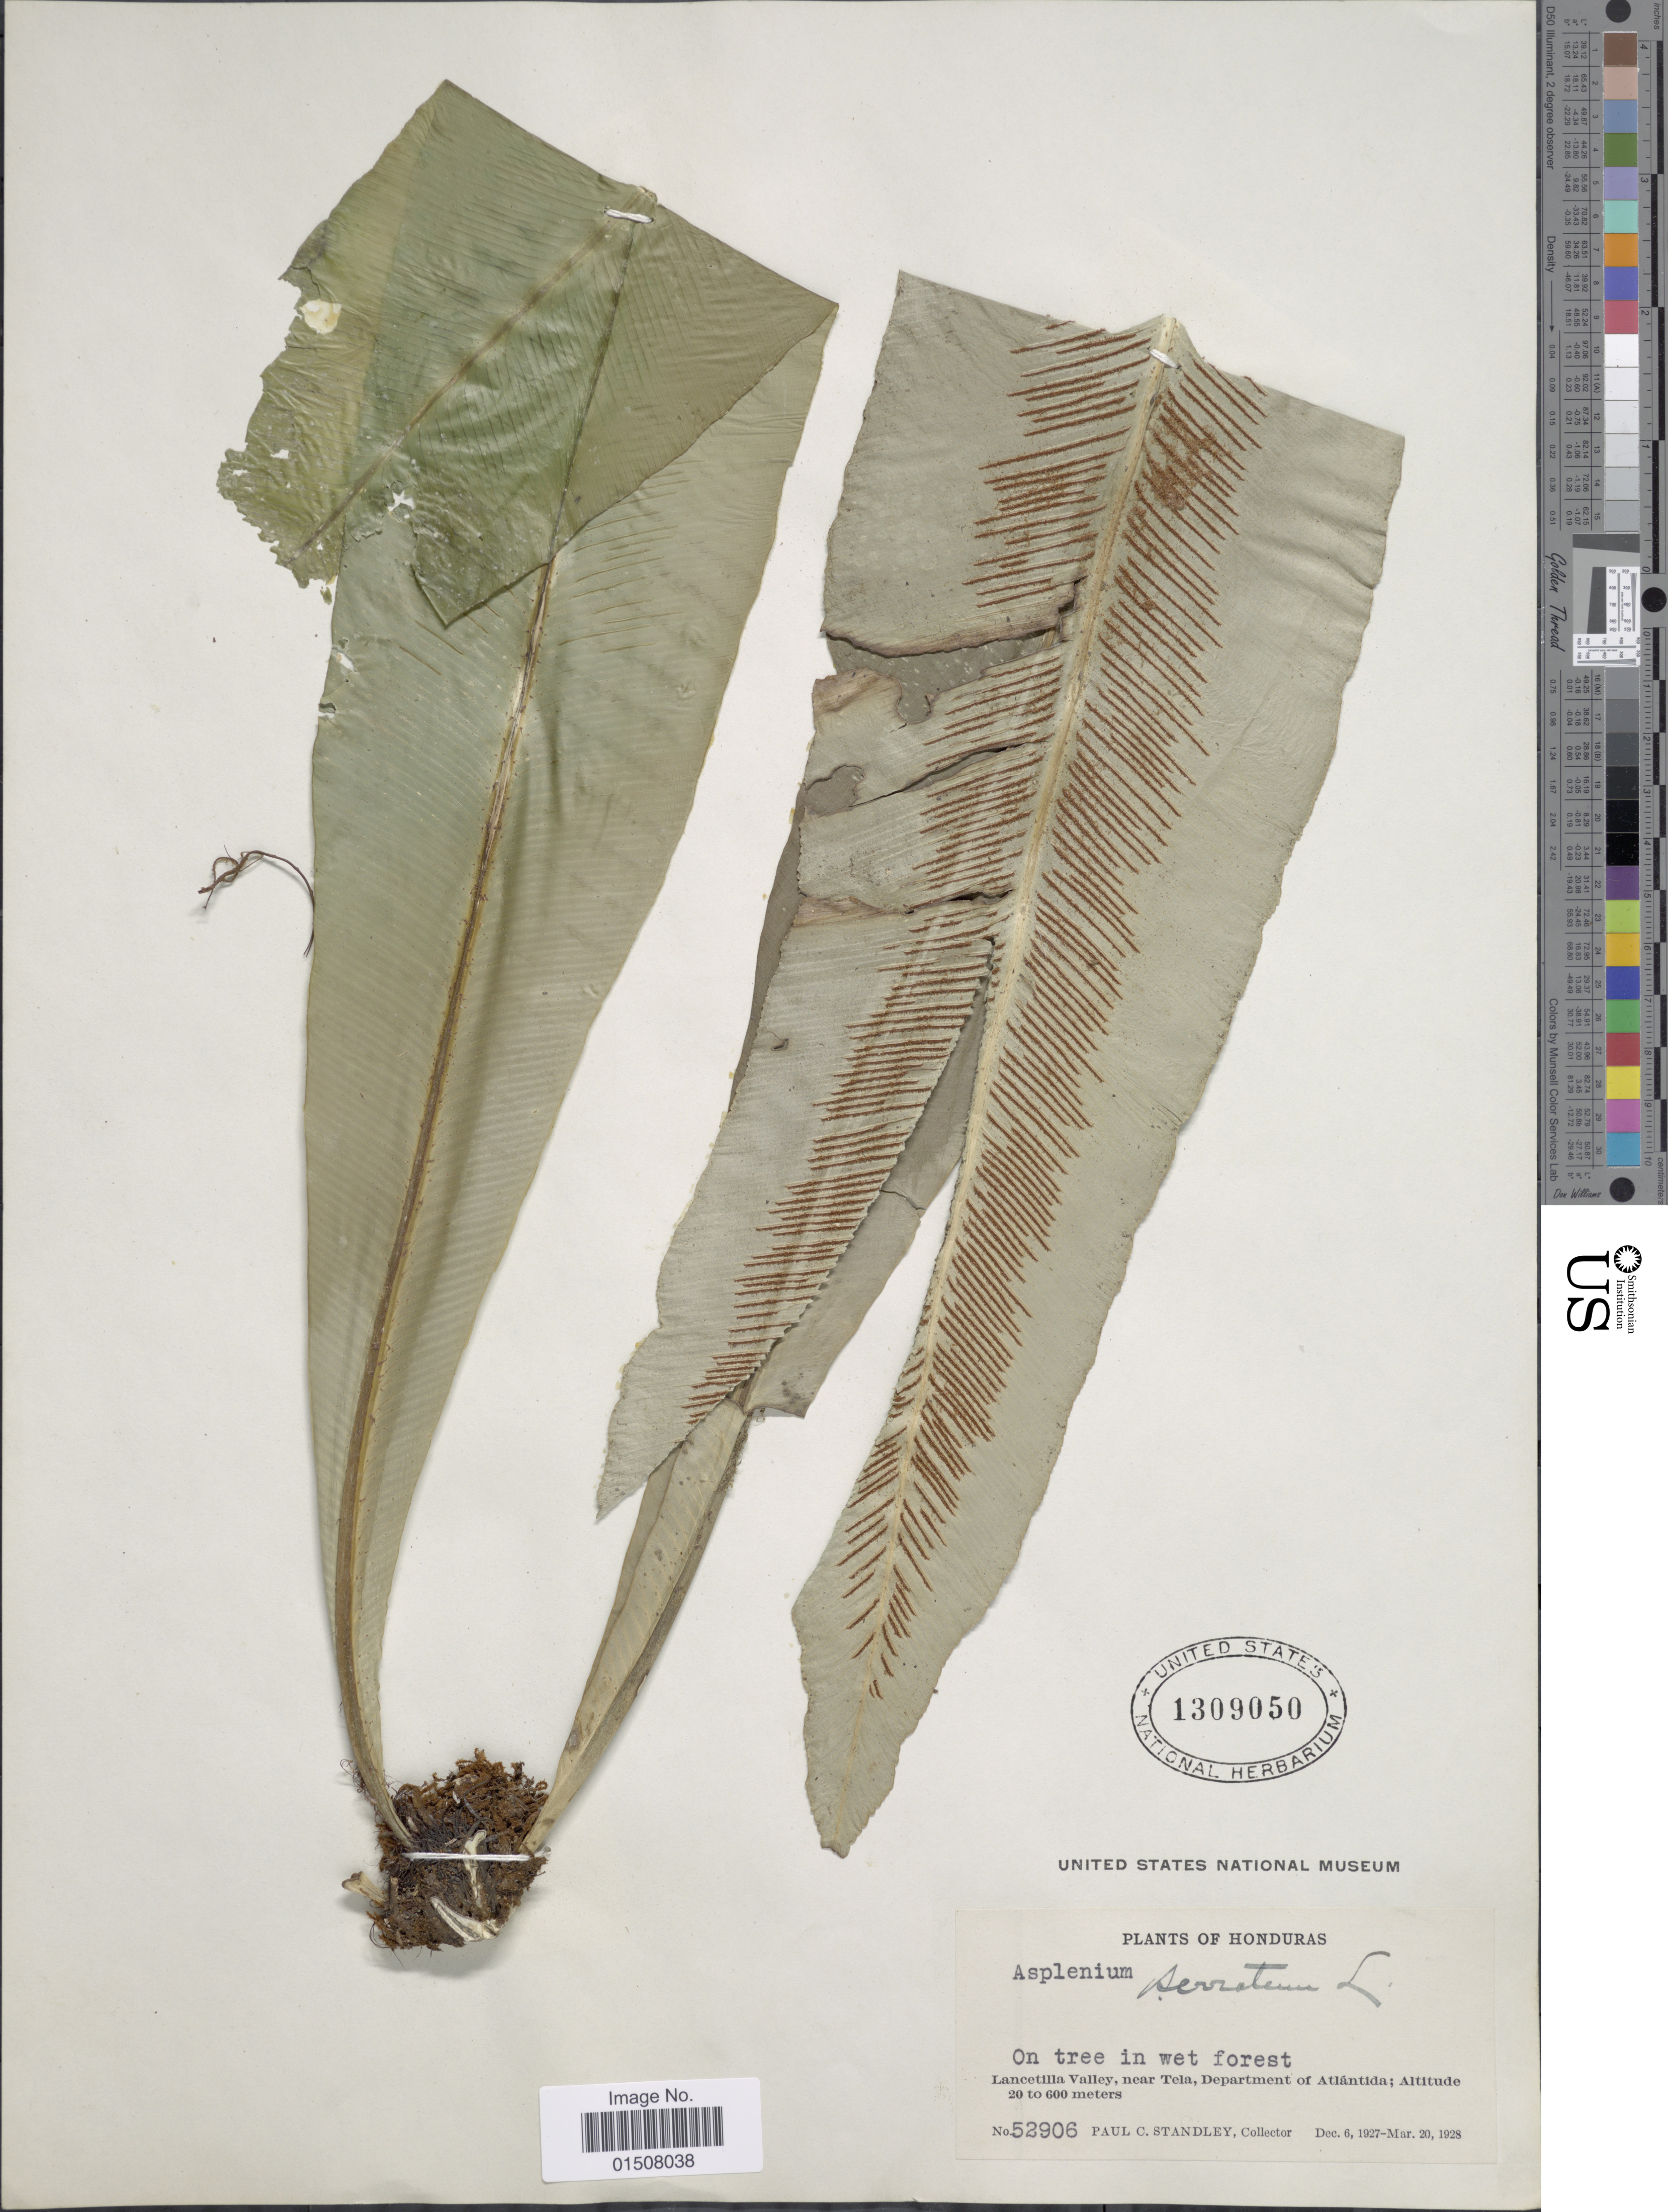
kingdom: Plantae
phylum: Tracheophyta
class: Polypodiopsida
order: Polypodiales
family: Aspleniaceae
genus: Asplenium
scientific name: Asplenium serratum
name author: L.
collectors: P. C. Standley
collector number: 52906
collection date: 1927-12-06/1928-03-20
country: Honduras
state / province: Atlántida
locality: Lancetilla Valley near Teka, Department Atlántida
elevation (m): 20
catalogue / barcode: US 1309050